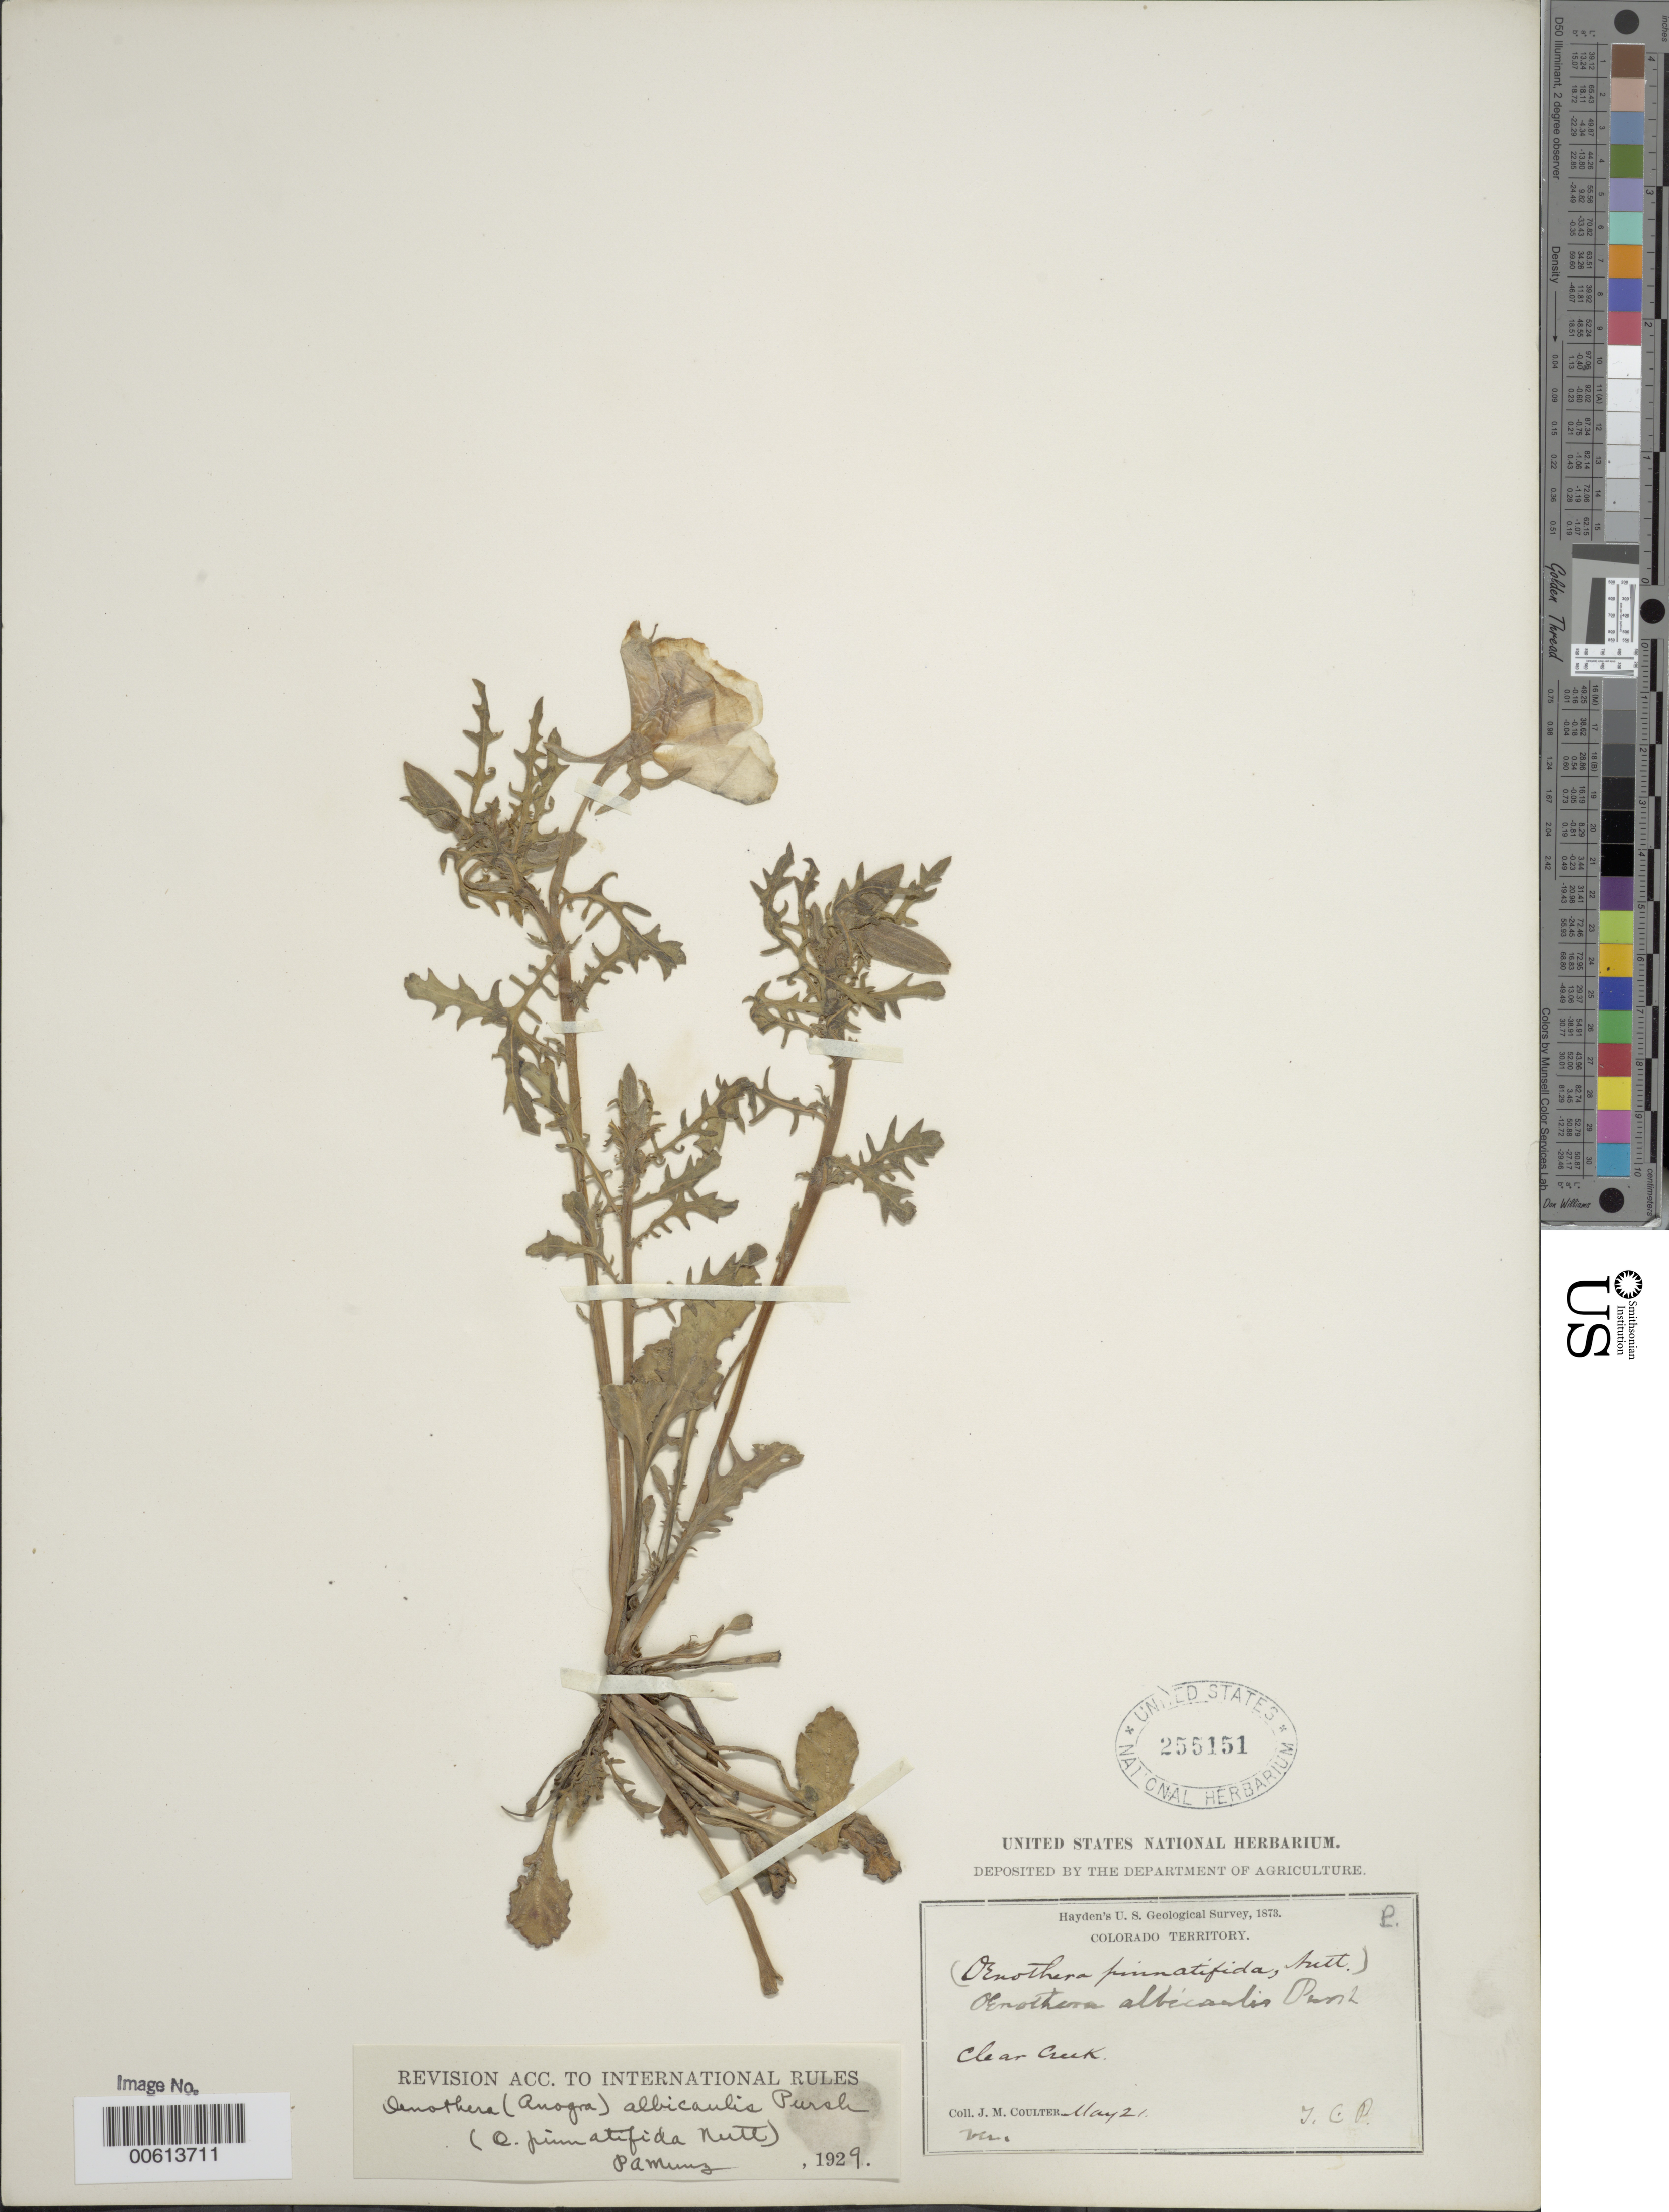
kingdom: Plantae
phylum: Tracheophyta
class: Magnoliopsida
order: Myrtales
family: Onagraceae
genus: Oenothera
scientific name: Oenothera albicaulis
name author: Pursh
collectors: J. M. Coulter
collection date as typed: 21 May 1873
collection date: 1873-05-21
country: United States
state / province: Colorado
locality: Clear Creek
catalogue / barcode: US 255151